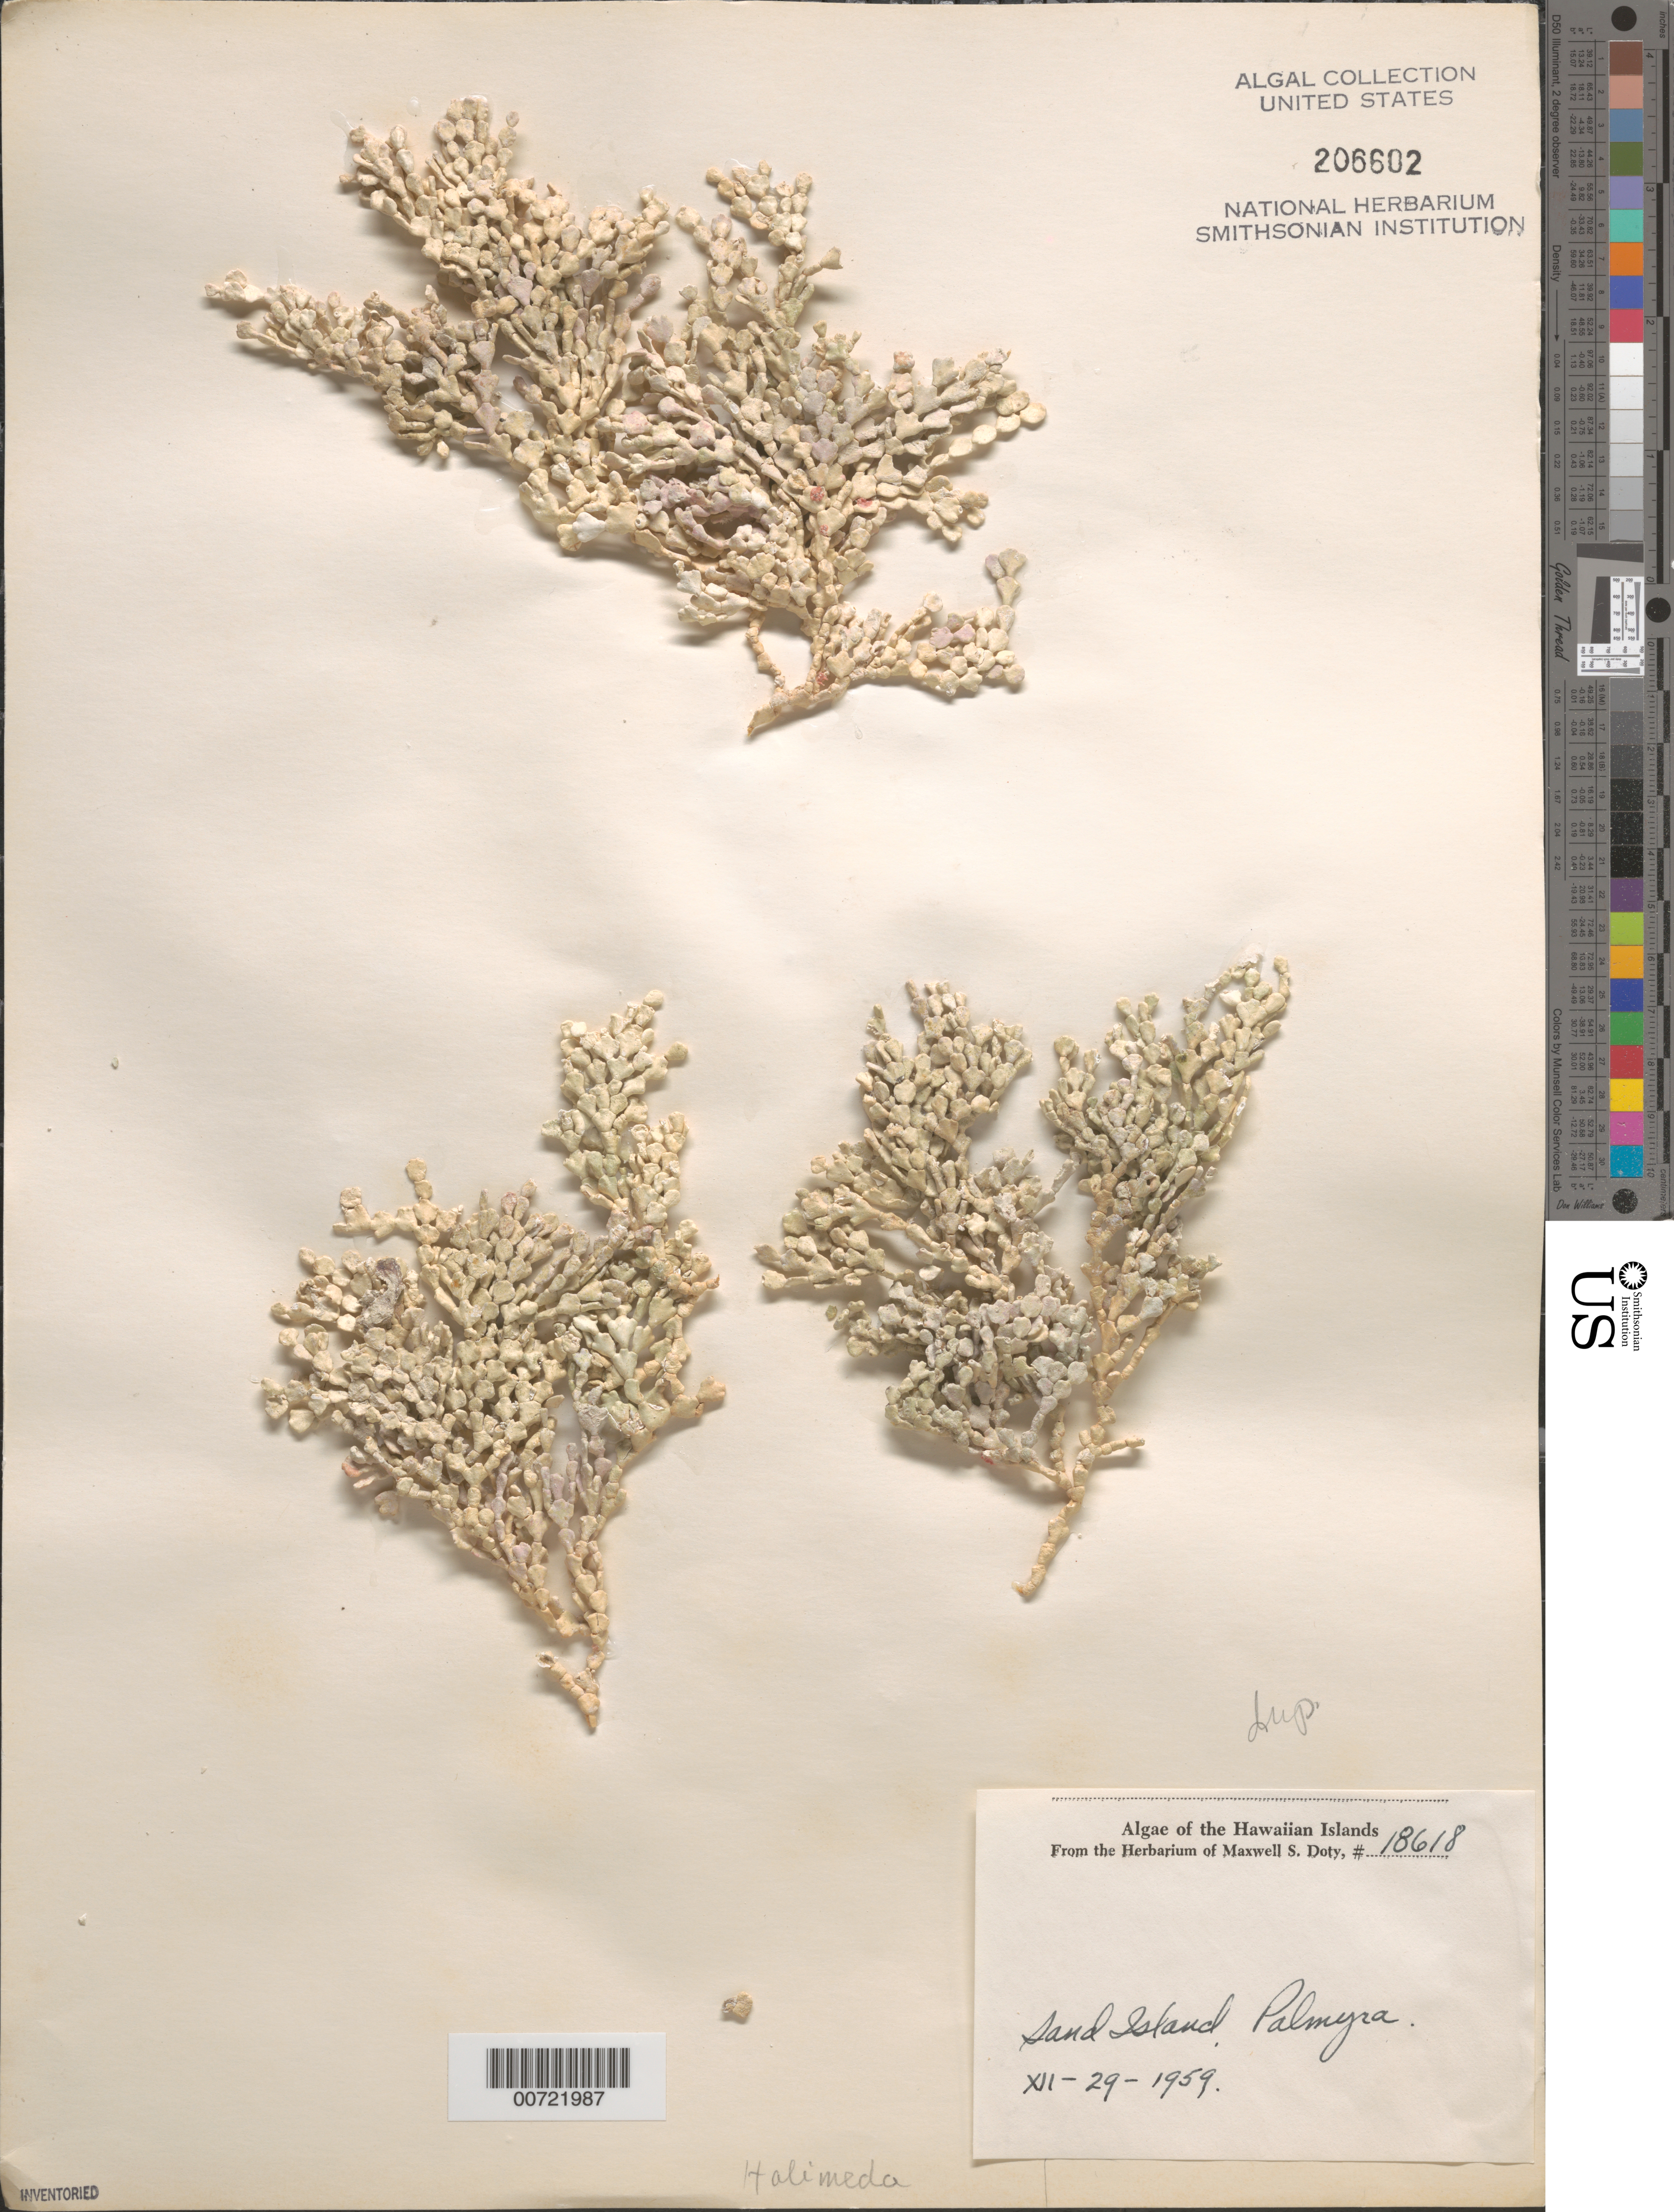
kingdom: Plantae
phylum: Chlorophyta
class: Ulvophyceae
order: Bryopsidales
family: Halimedaceae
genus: Halimeda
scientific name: Halimeda sp.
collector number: MSD 18618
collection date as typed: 29 Dec 1959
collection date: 1959-12-29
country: United States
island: Sand Island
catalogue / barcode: US 206602